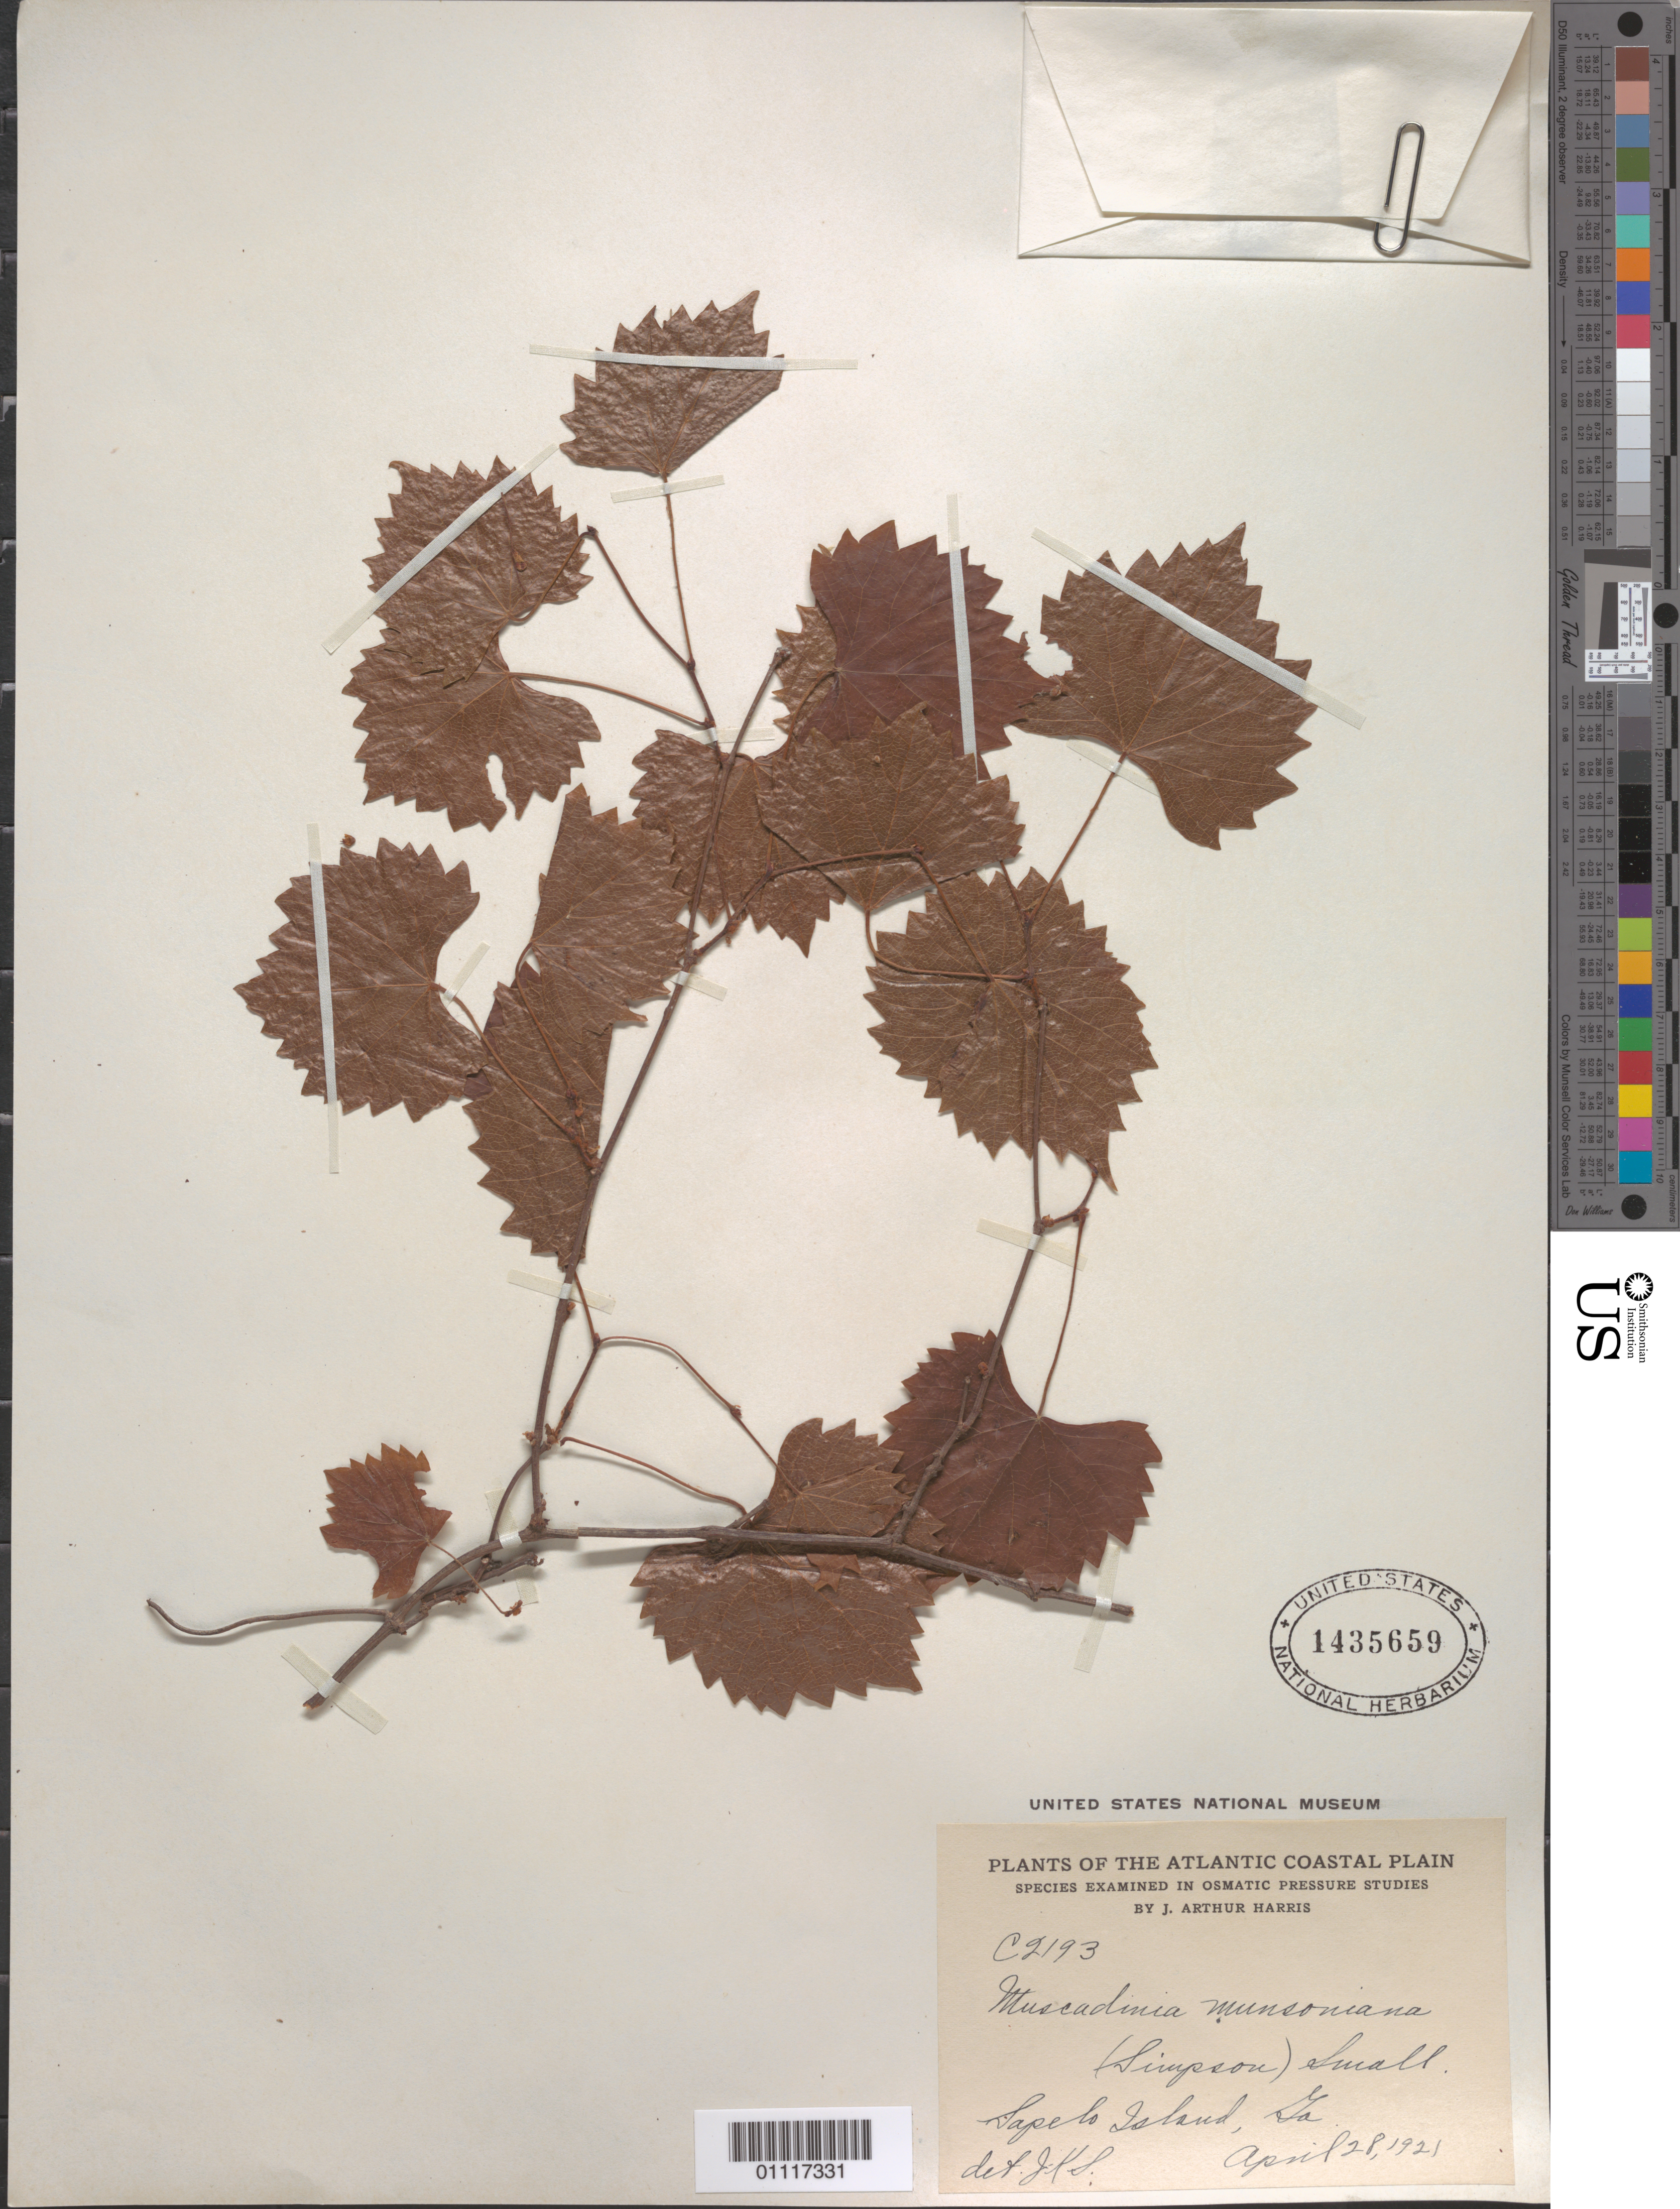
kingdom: Plantae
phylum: Tracheophyta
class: Magnoliopsida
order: Vitales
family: Vitaceae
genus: Vitis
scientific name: Vitis munsoniana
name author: J.H. Simpson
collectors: J. A. Harris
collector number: C2193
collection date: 1921-04-28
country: United States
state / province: Georgia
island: Sapelo Island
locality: Sapelo Island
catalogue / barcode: US 1435659